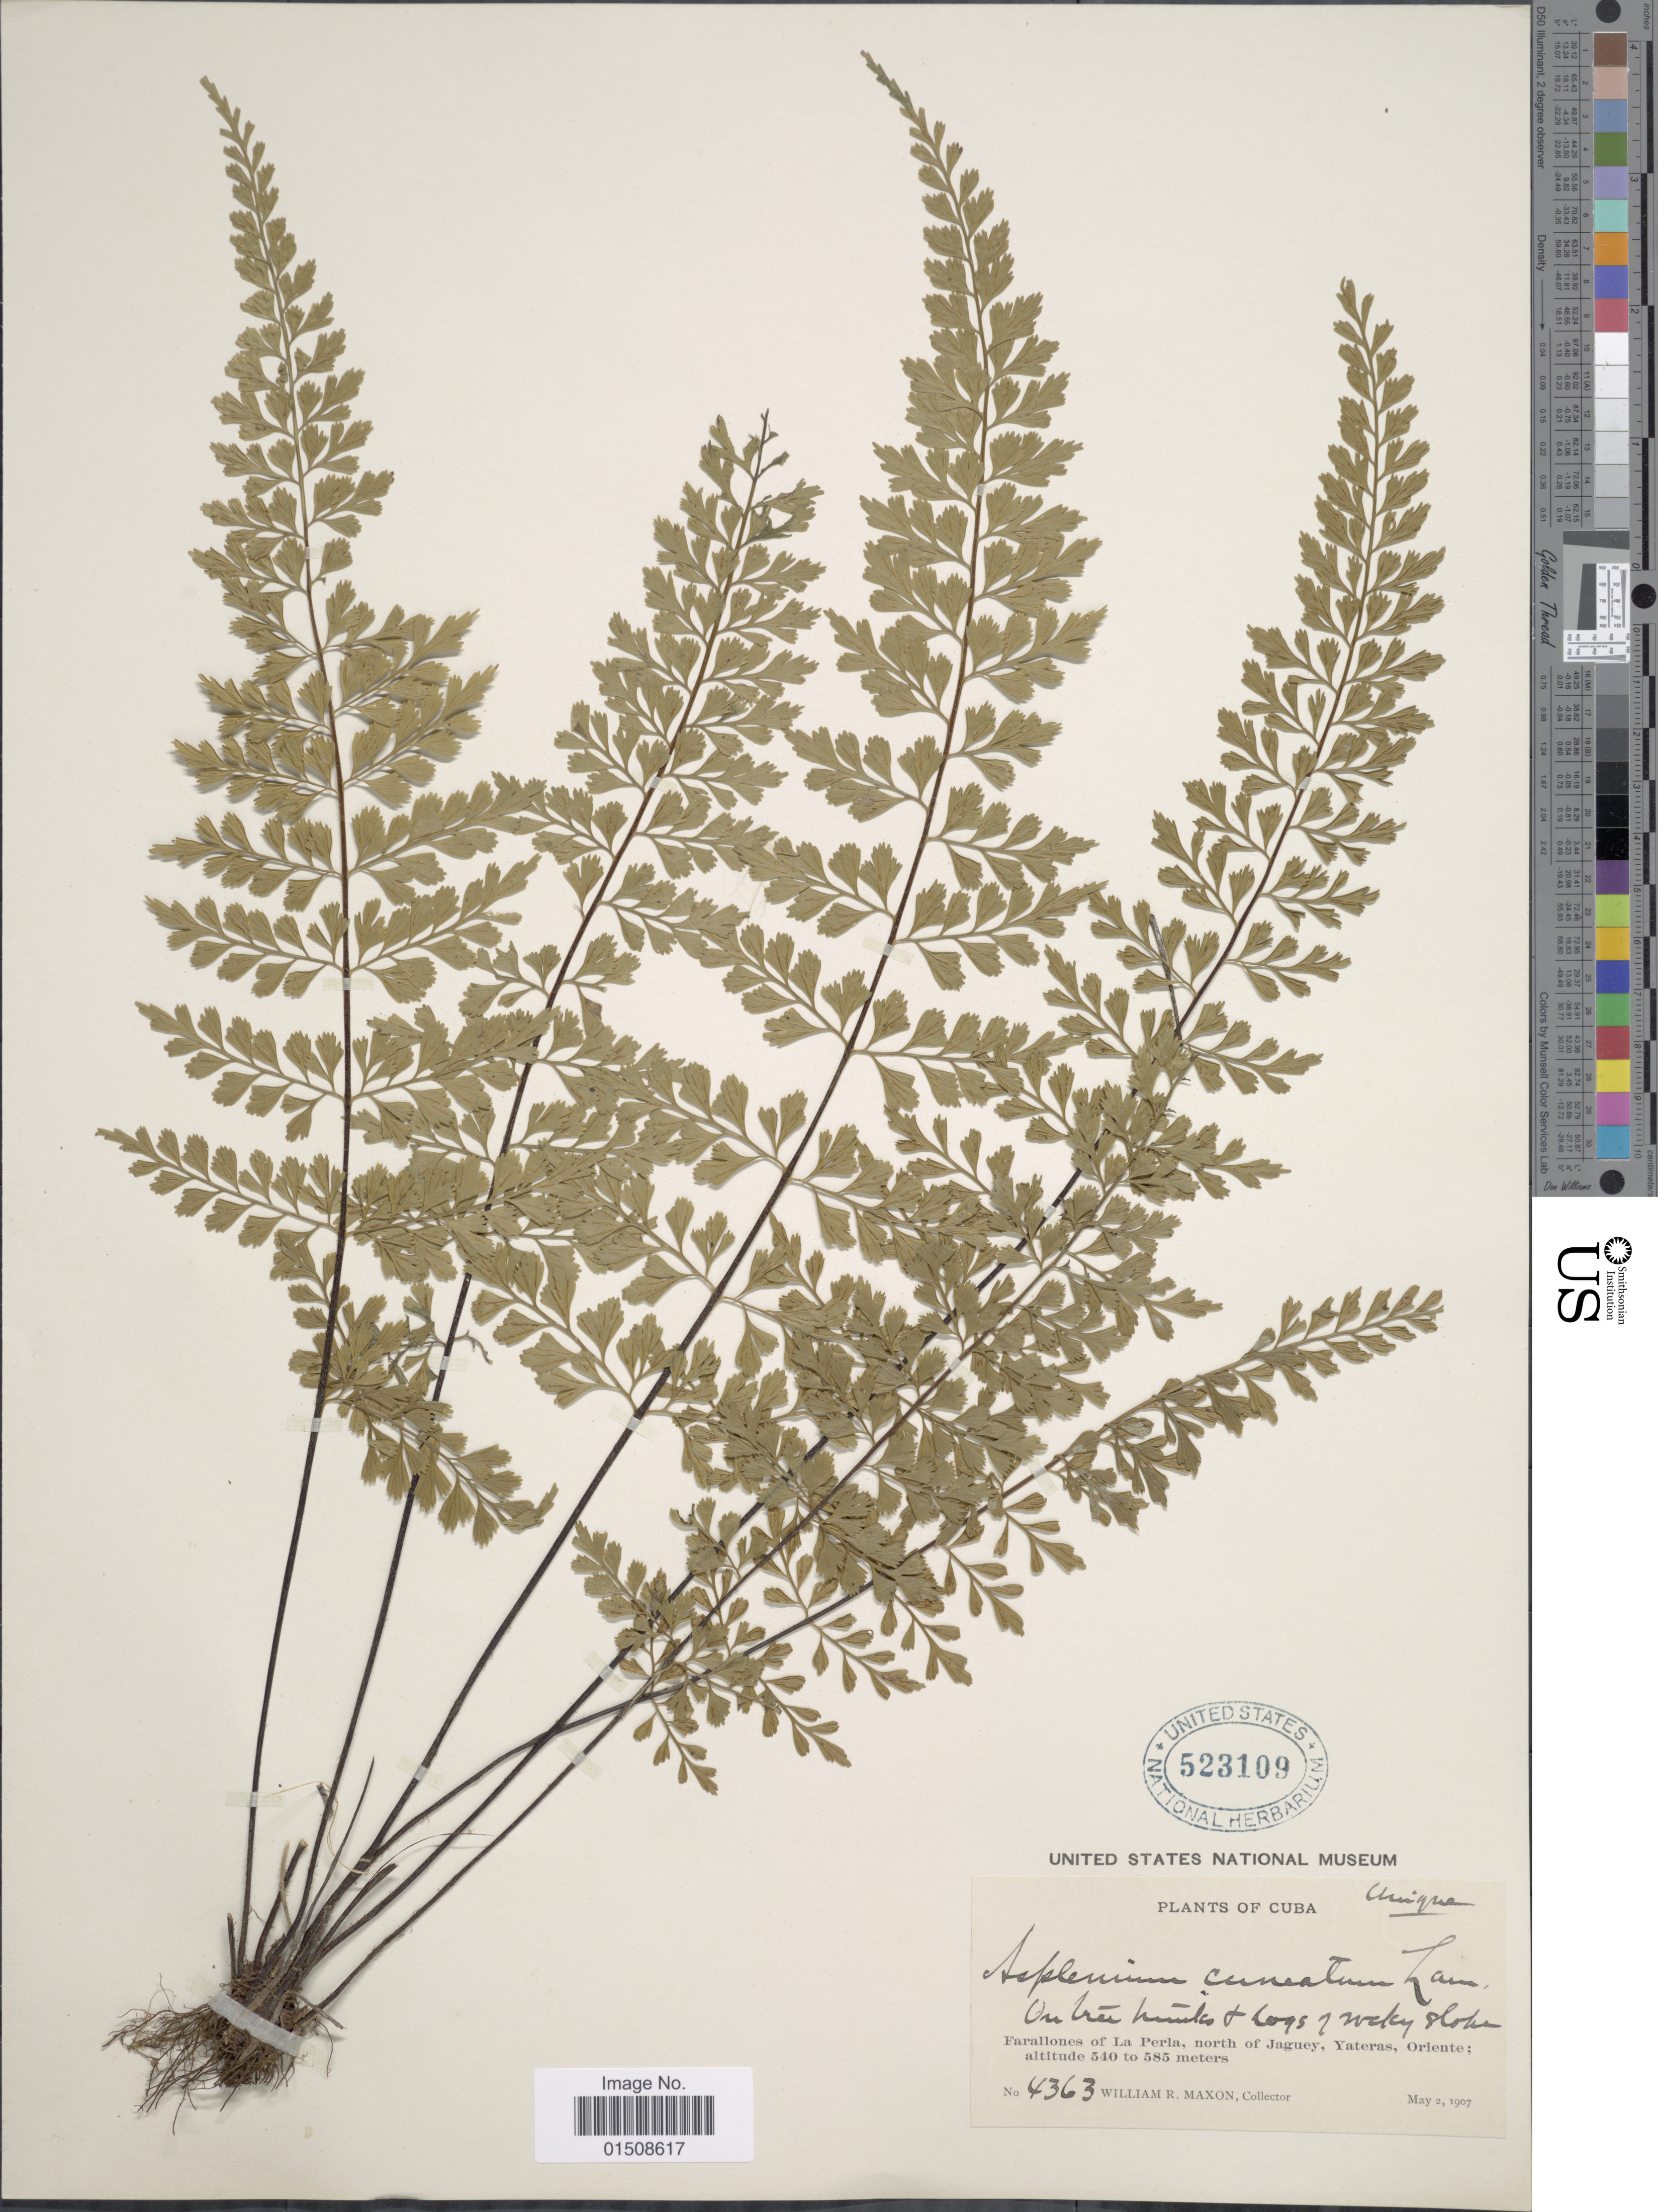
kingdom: Plantae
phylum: Tracheophyta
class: Polypodiopsida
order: Polypodiales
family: Aspleniaceae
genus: Asplenium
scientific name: Asplenium cuneatum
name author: Lam.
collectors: W. R. Maxon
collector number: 4363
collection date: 1907-05-02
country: Cuba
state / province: Oriente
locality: Farallones of La Perla, north of Jaguey, Yateras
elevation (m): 540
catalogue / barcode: US 523109